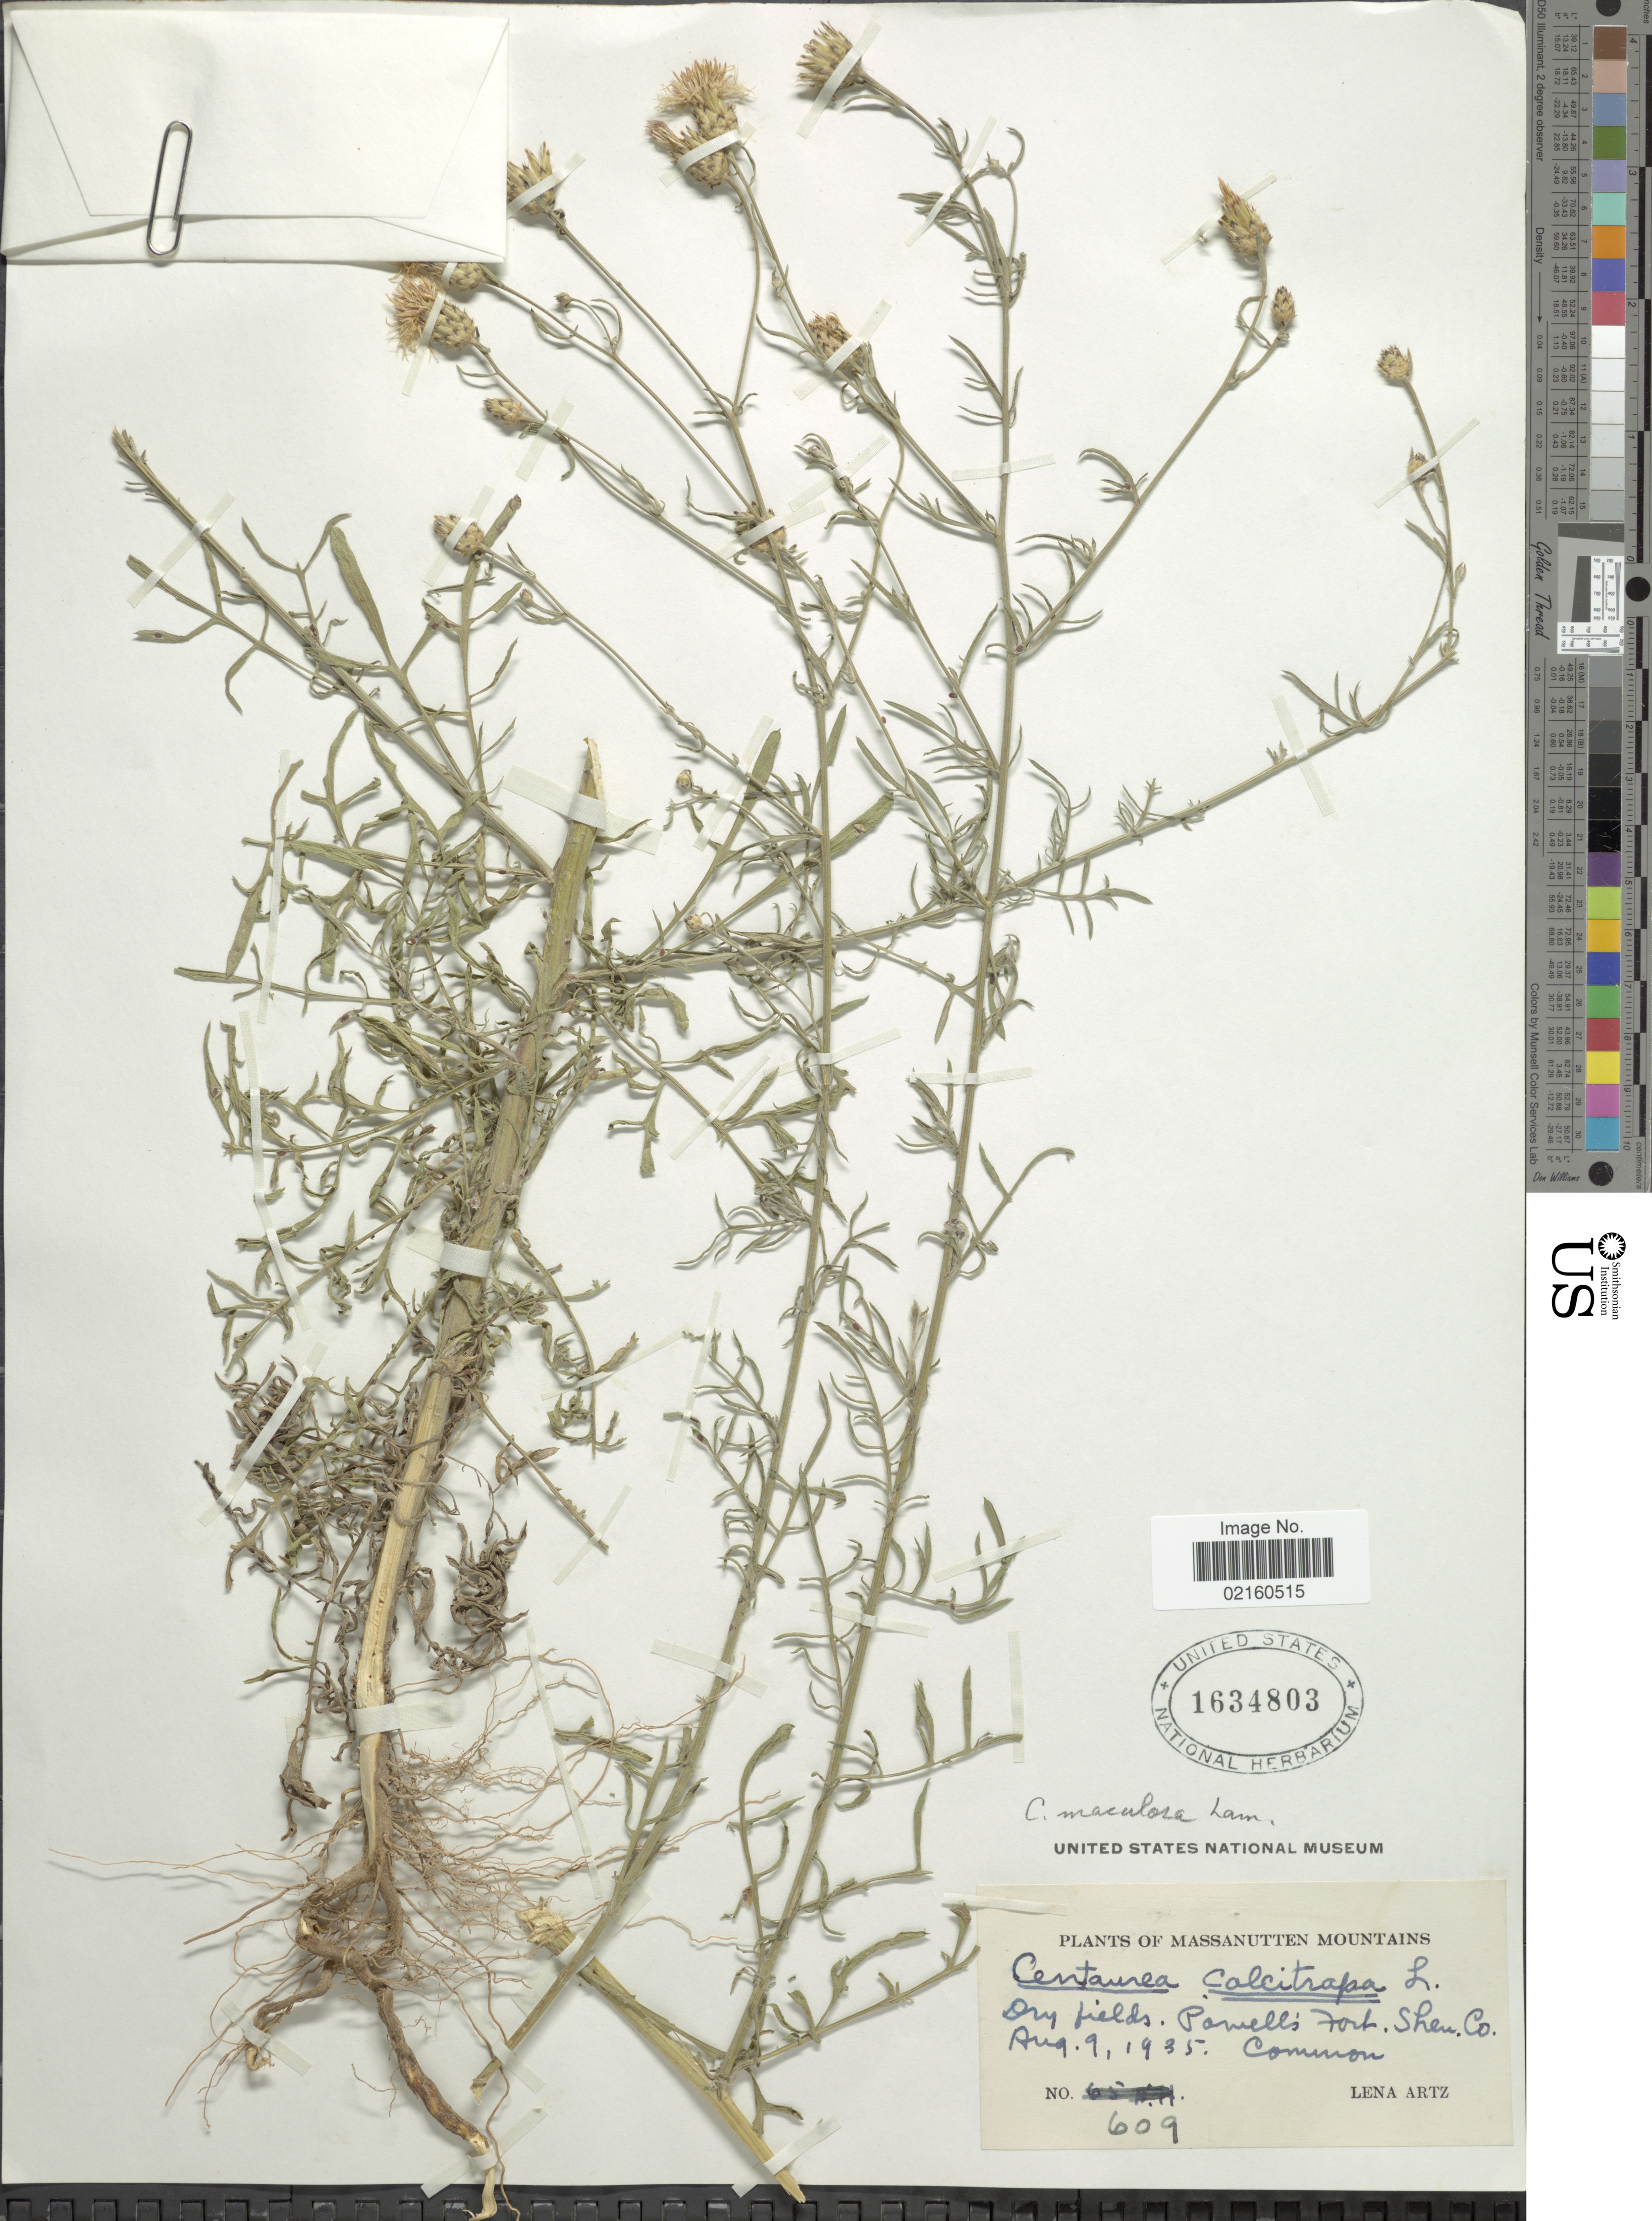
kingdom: Plantae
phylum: Tracheophyta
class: Magnoliopsida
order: Asterales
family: Asteraceae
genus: Centaurea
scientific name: Centaurea stoebe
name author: L.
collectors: L. Artz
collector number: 609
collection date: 1935-08-09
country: United States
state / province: Virginia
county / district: Shenandoah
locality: Massanutten Mountains, Powell's Fort, Shen. Co.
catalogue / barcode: US 1634803